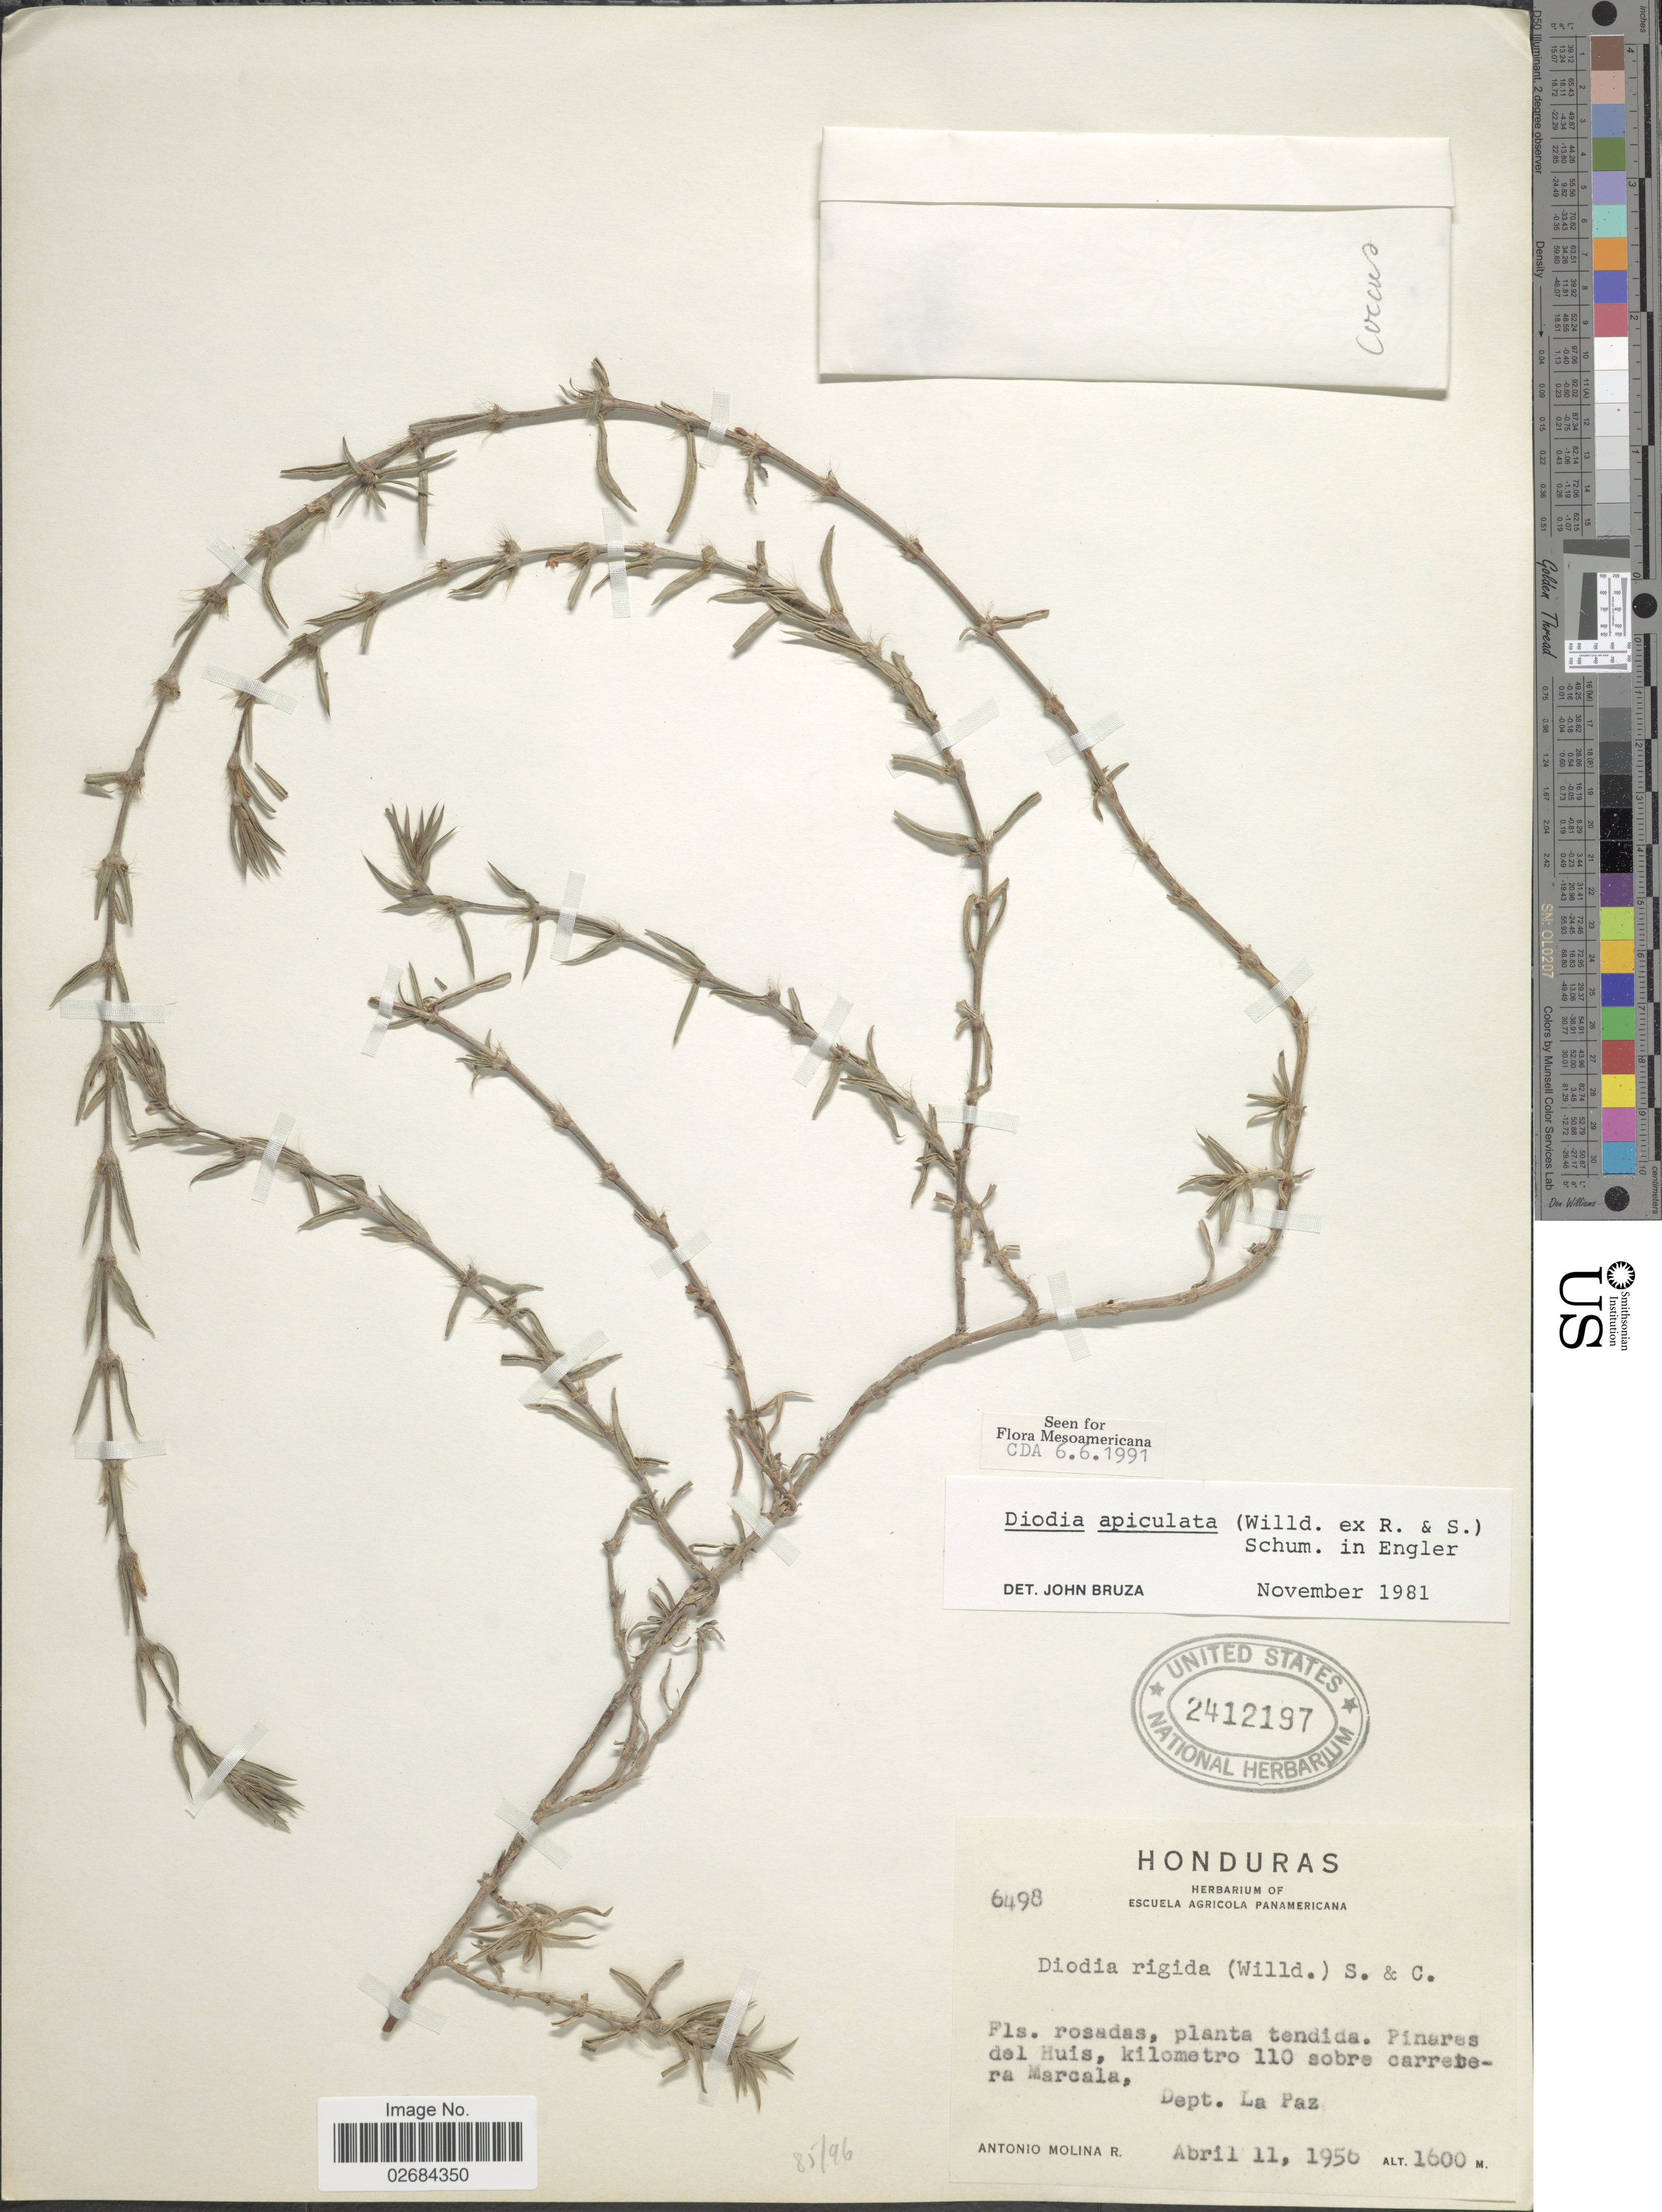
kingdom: Plantae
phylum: Tracheophyta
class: Magnoliopsida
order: Gentianales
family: Rubiaceae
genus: Diodia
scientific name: Diodia apiculata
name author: (Willd. ex Roem. & Schult.) K. Schum.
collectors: A. Molina R.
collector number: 6498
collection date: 1956-04-11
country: Honduras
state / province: La Paz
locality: Pinares del Huis, kilometro 110 sobre carretera Marcala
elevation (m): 1600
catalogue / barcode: US 2412197